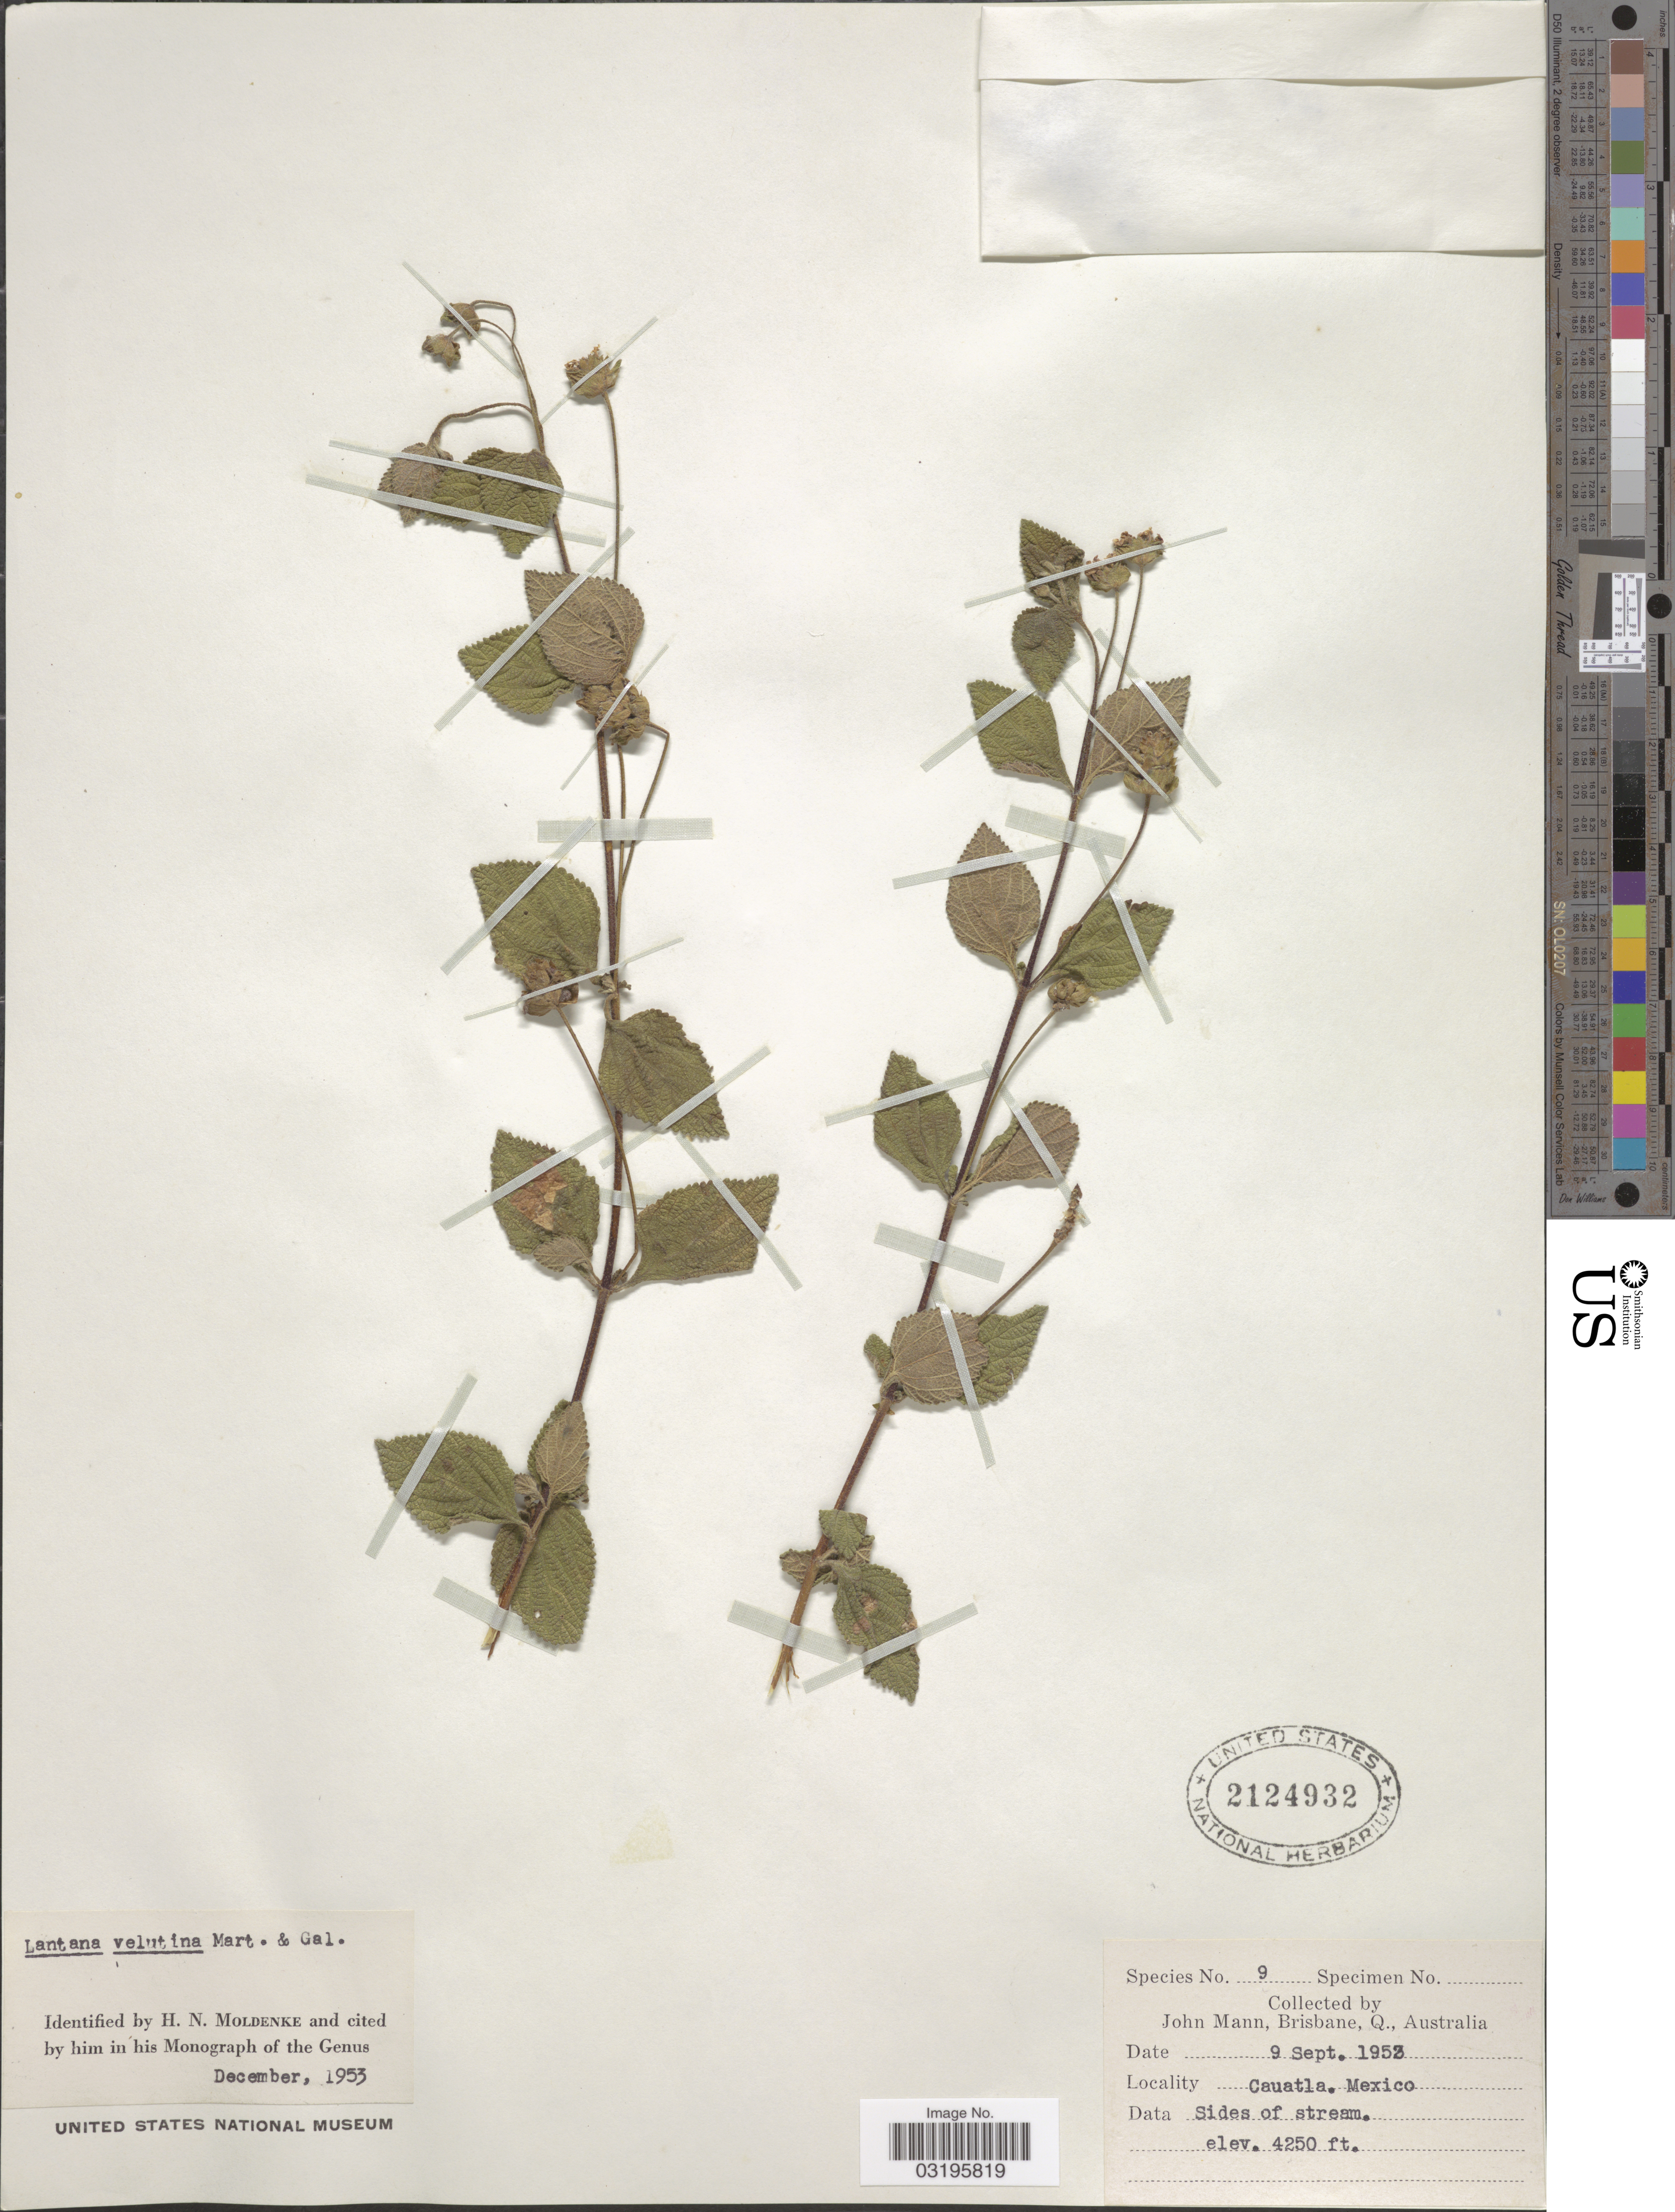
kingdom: Plantae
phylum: Tracheophyta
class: Magnoliopsida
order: Lamiales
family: Verbenaceae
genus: Lantana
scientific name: Lantana velutina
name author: M. Martens & Galeotti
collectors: J. Mann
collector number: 9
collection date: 1952-09-09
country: Mexico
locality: Cauatla.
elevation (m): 1295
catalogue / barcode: US 2124932